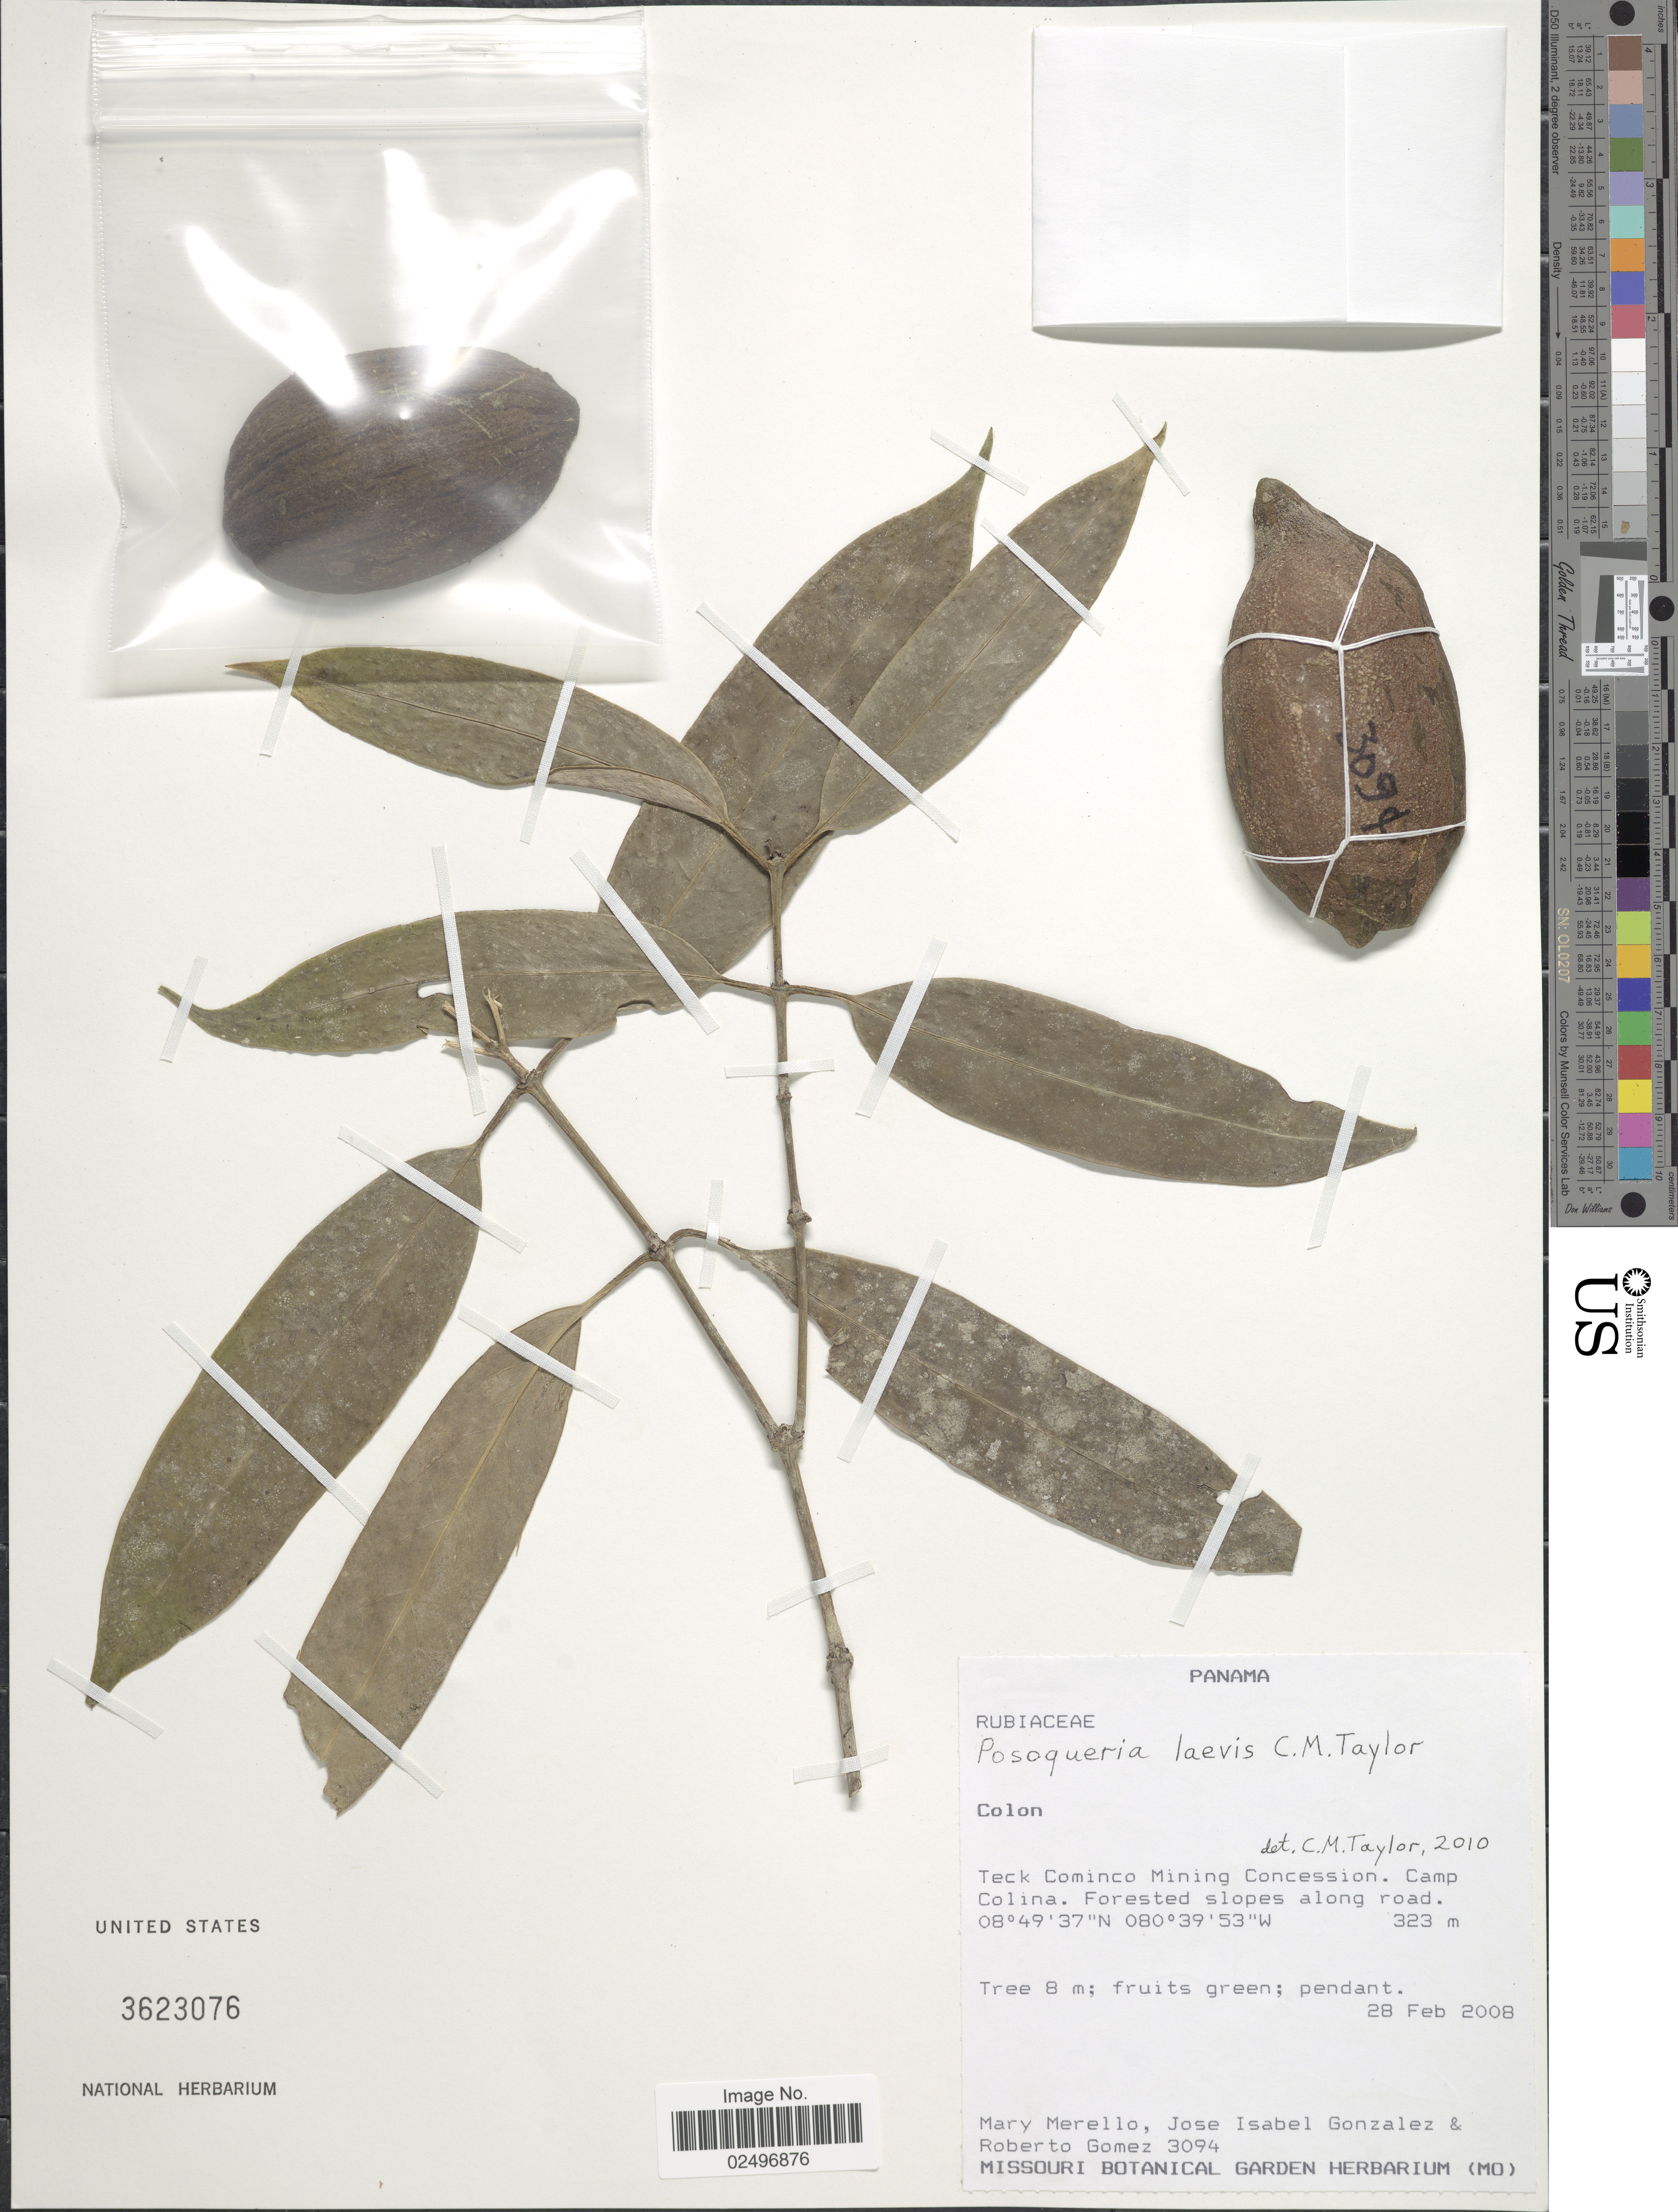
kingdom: Plantae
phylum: Tracheophyta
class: Magnoliopsida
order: Gentianales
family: Rubiaceae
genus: Posoqueria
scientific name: Posoqueria laevis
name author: C.M. Taylor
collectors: M. Merello, J. Isabel Gonzalez & R. Gómez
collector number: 3094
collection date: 2008-02-28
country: Panama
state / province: Colón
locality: Colon, Teck Cominco Mining Concession. Camp Colina. Forested slopes along road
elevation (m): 323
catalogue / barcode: US 3623076